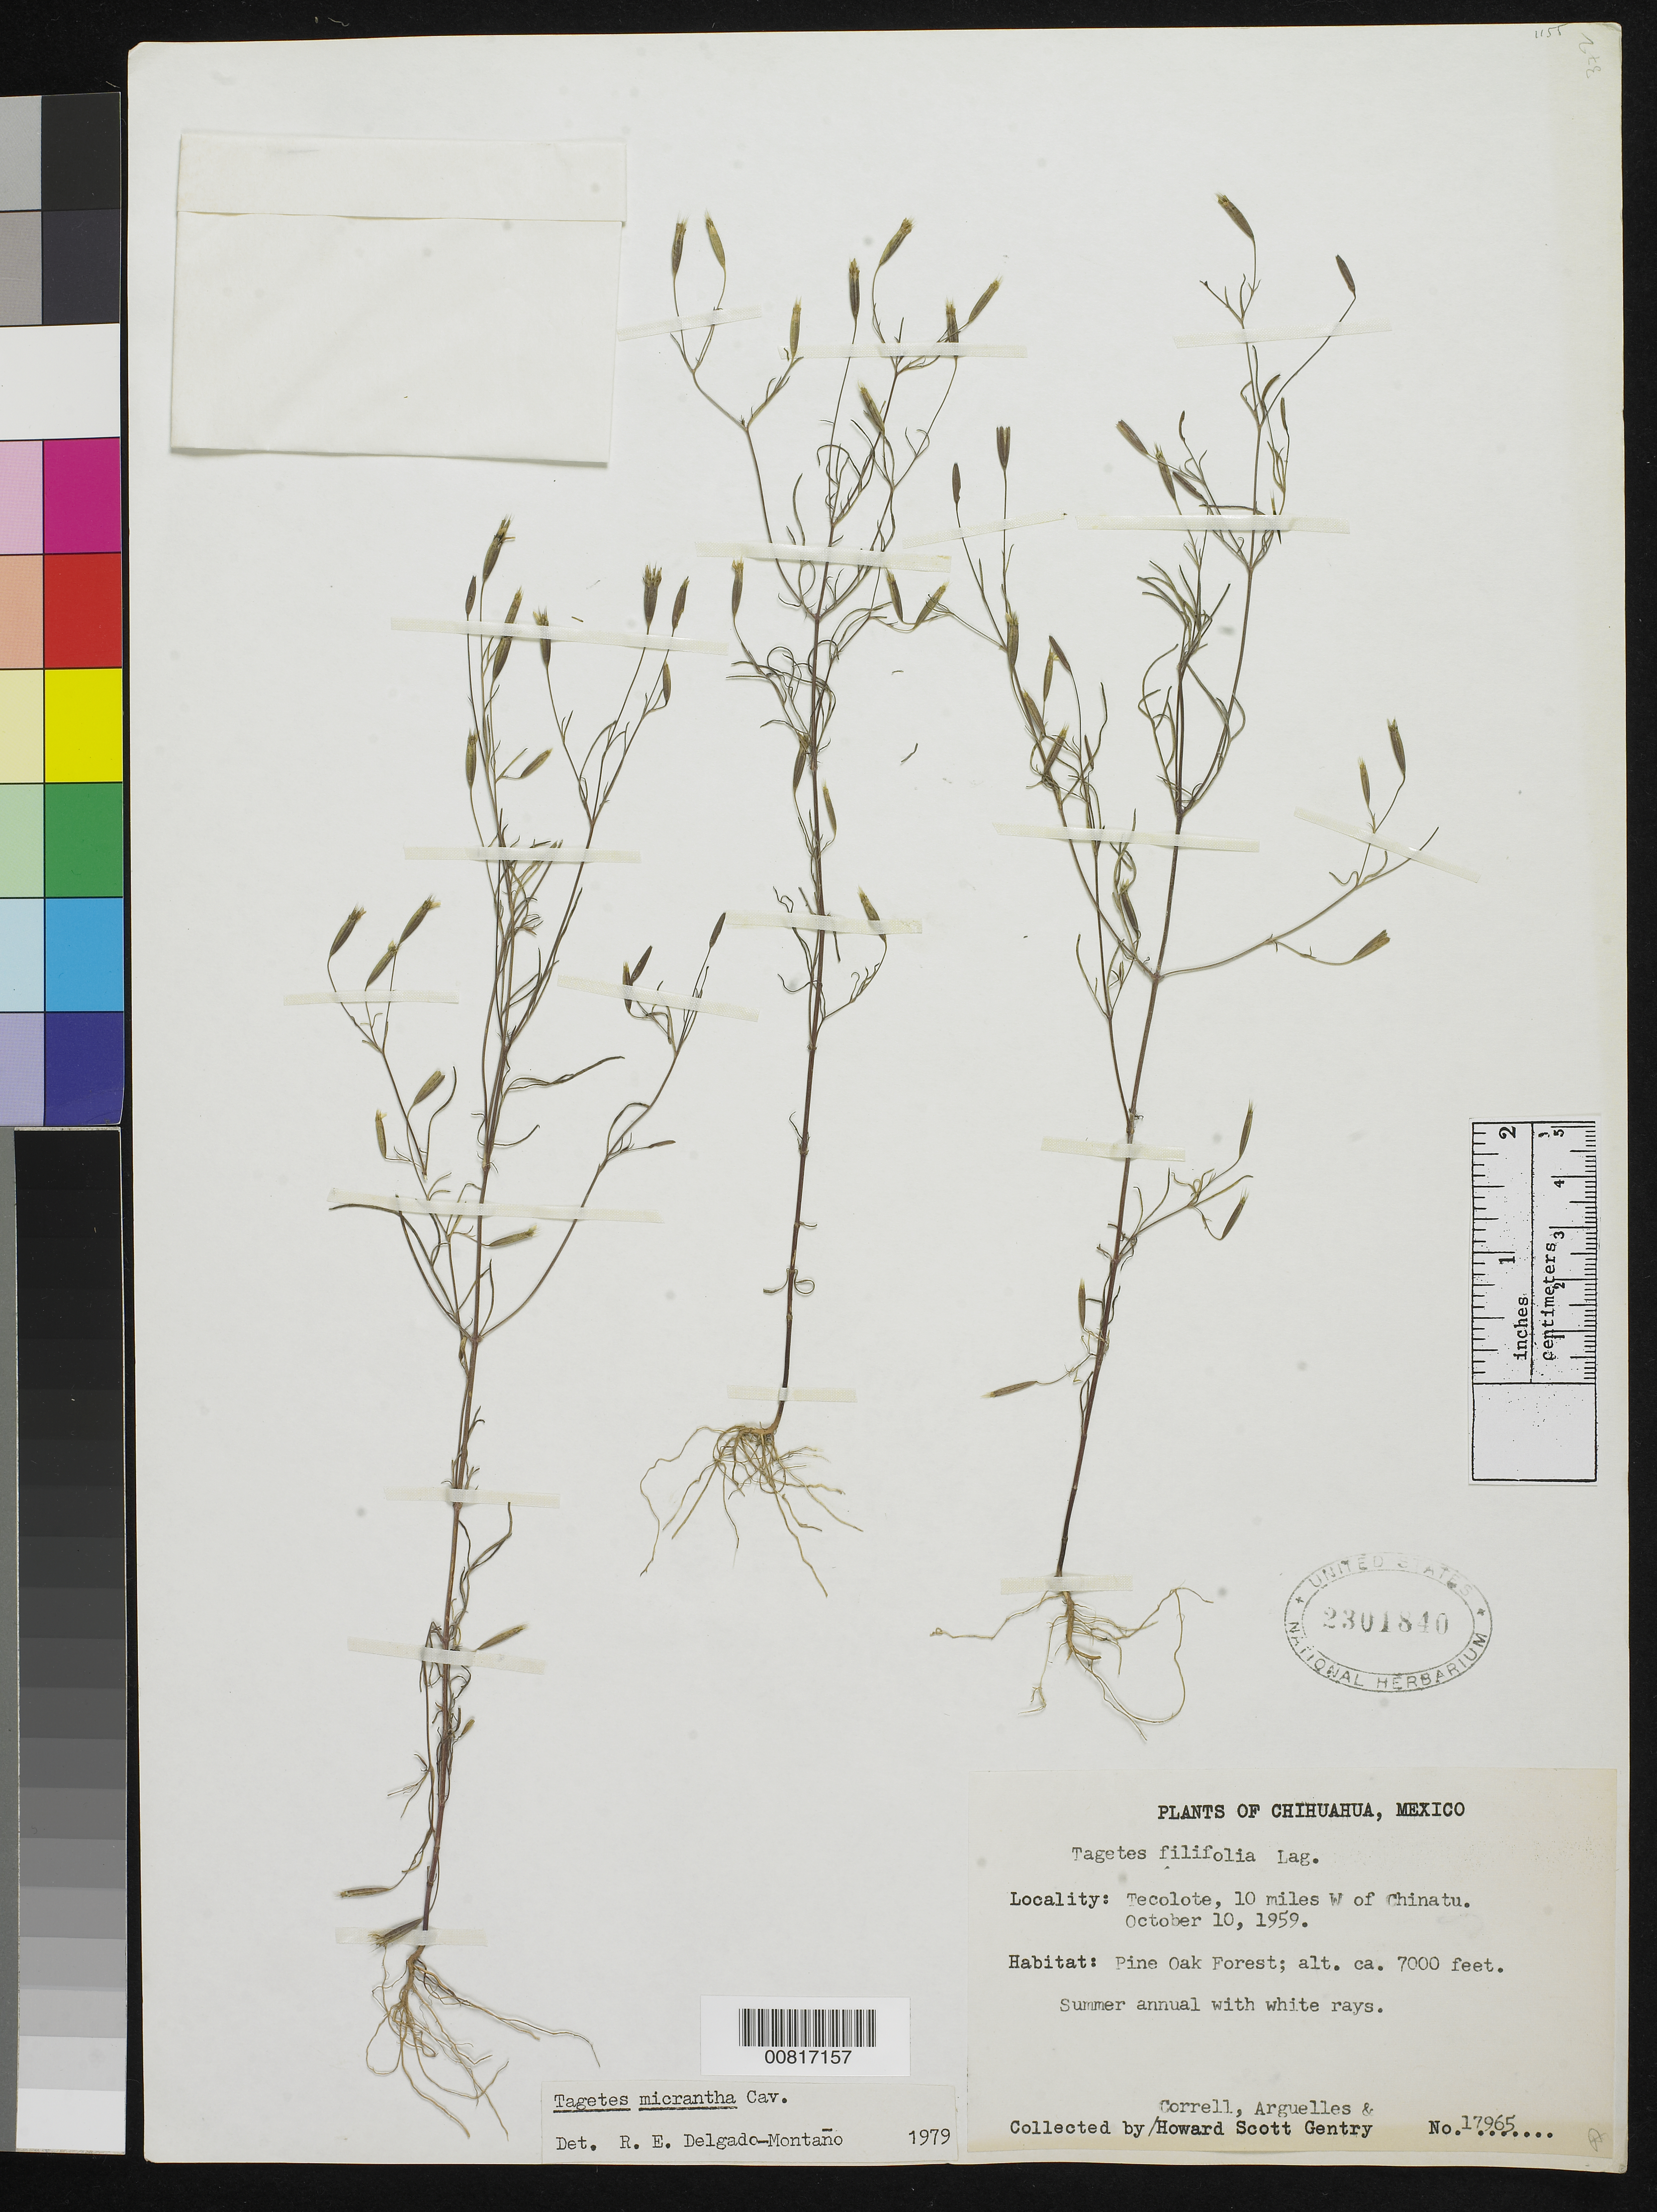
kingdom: Plantae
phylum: Tracheophyta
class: Magnoliopsida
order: Asterales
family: Asteraceae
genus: Tagetes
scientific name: Tagetes micrantha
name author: Cav.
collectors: -- Correll, Arguelles, -- & H. S. Gentry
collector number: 17965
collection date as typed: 10 Oct 1959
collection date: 1959-10-10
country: Mexico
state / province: Chihuahua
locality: Tecolote, 10 miles W of Chinatu, Chihuahua.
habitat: Pine Oak Forest.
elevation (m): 2134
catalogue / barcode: US 2301840